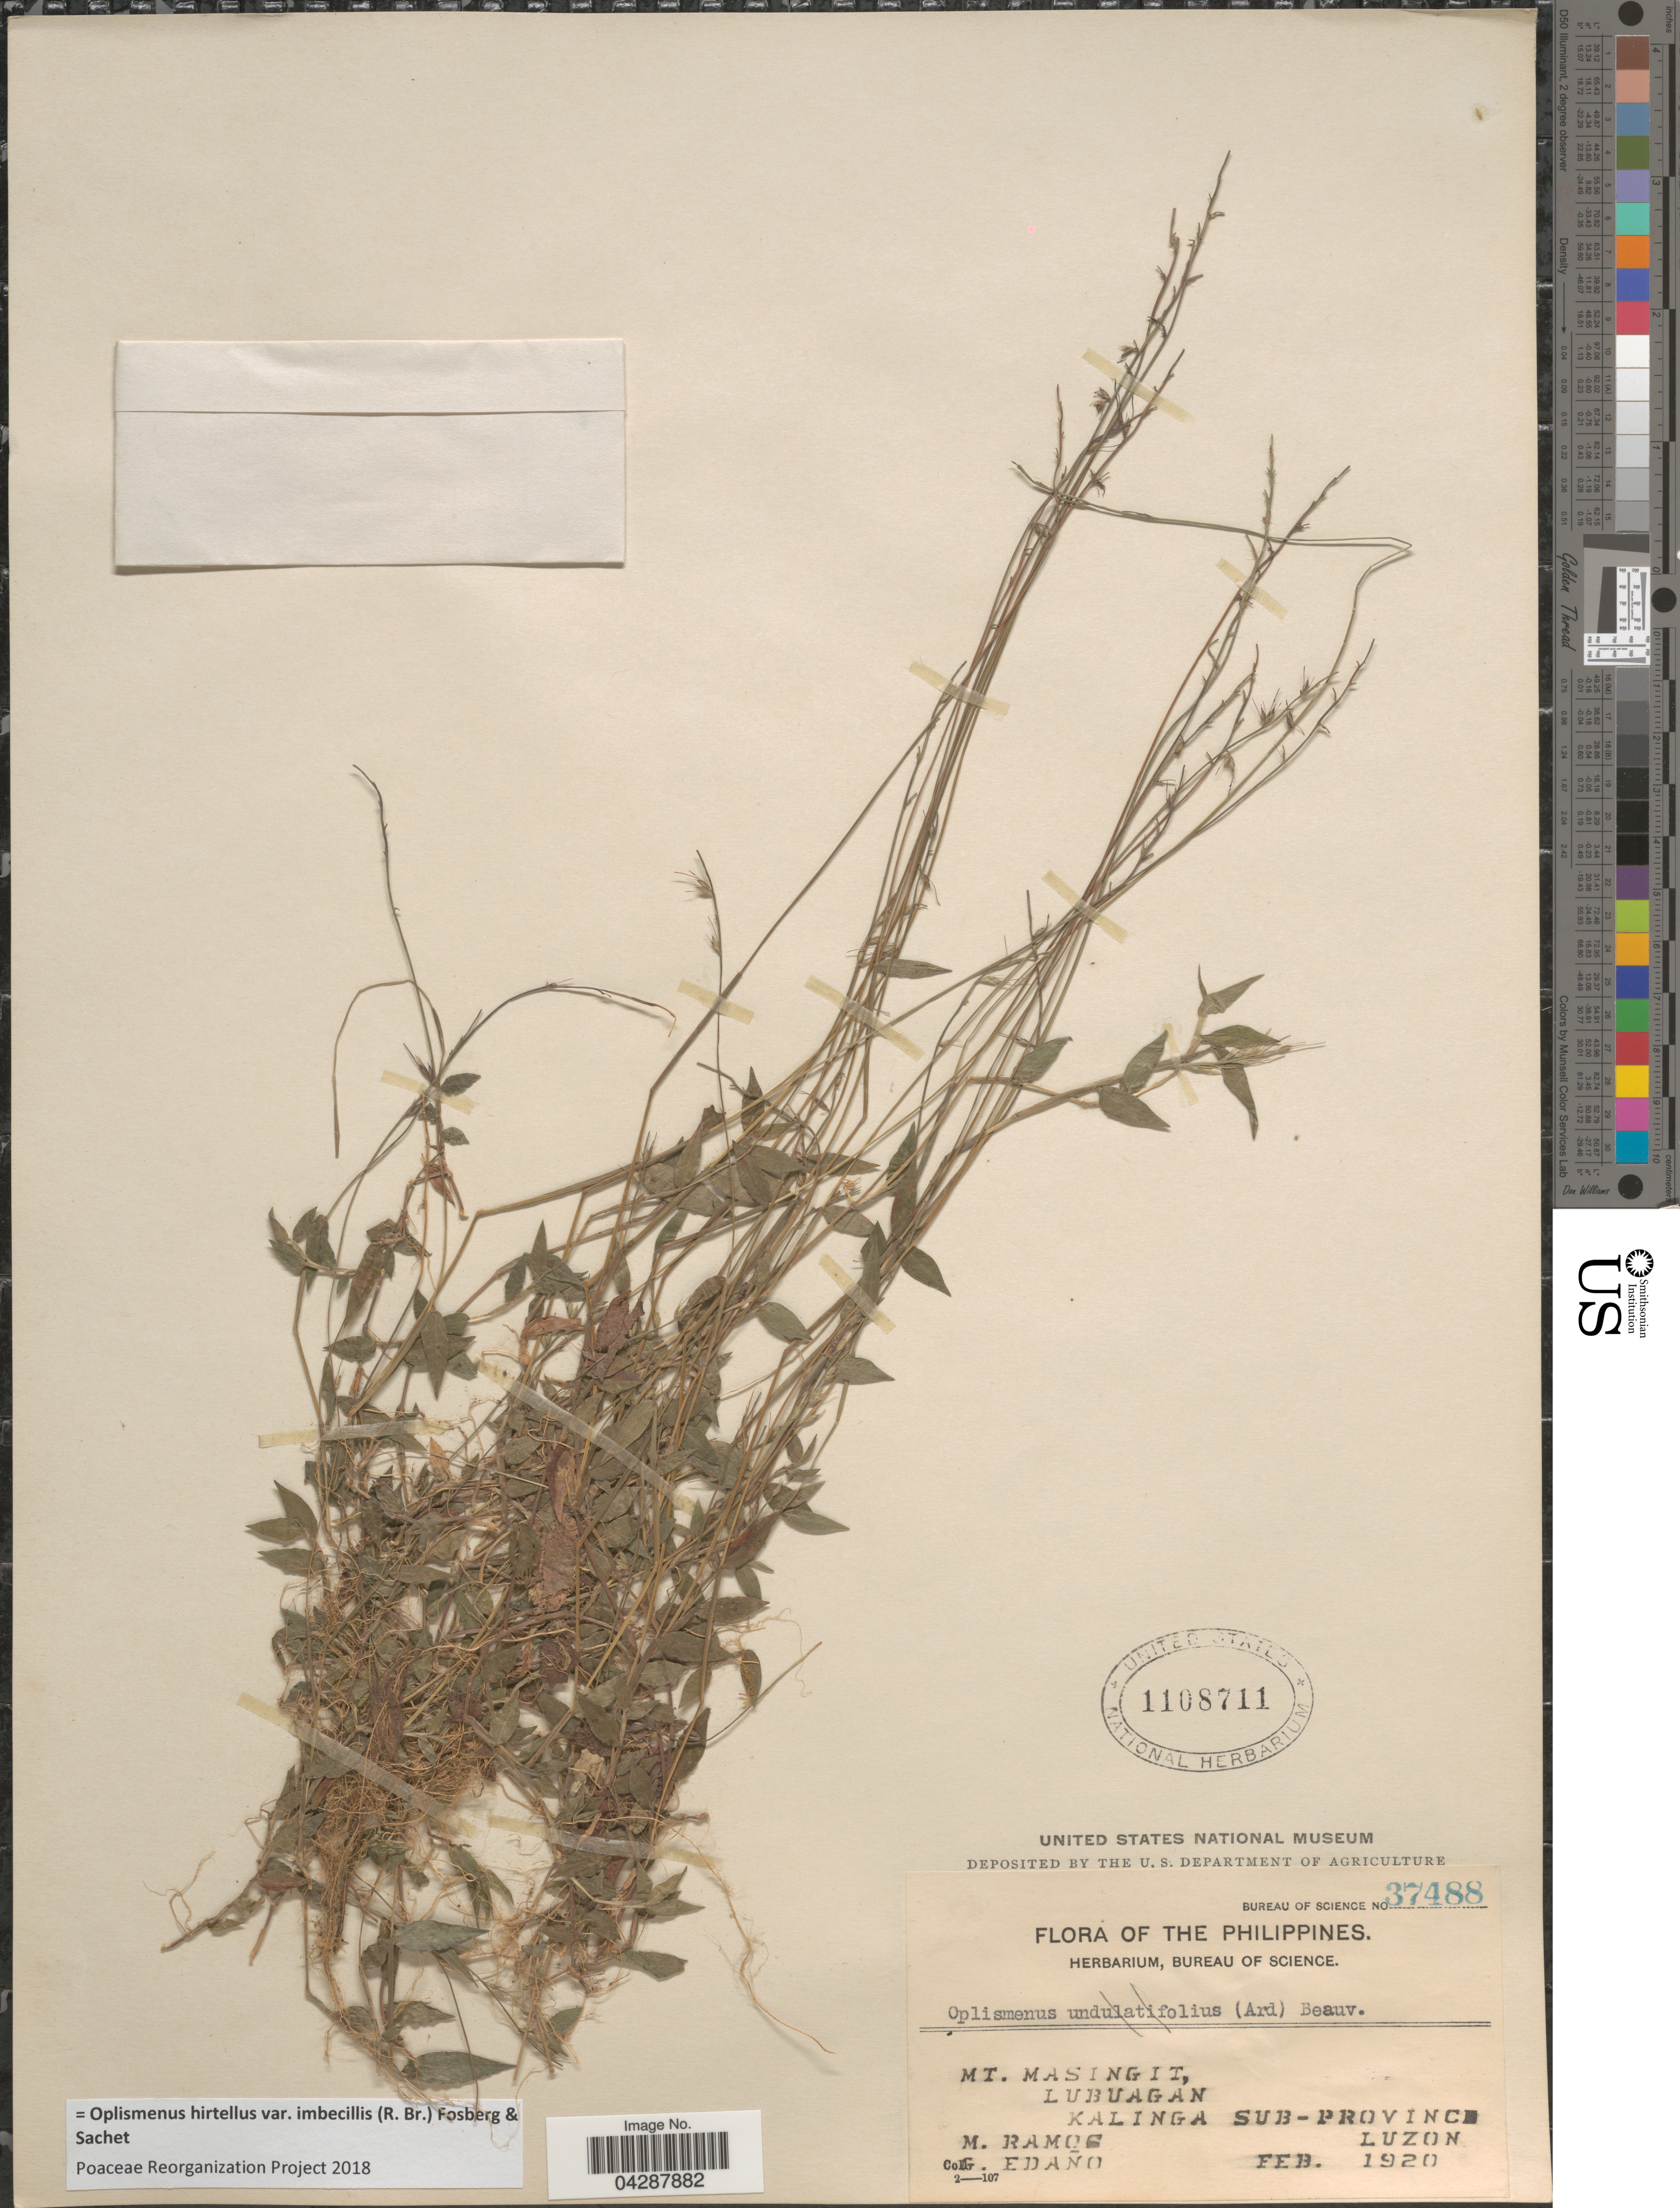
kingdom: Plantae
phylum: Tracheophyta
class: Liliopsida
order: Poales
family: Poaceae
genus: Oplismenus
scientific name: Oplismenus hirtellus var. imbecillis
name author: (R. Br.) Fosberg & Sachet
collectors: M. Ramos & G. Edaño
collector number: Bureau of Science 37488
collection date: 1920-02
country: Philippines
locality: Mt. Masingit, Lubuagan. Kalinga Sub-province. Luzon.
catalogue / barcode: US 1108711